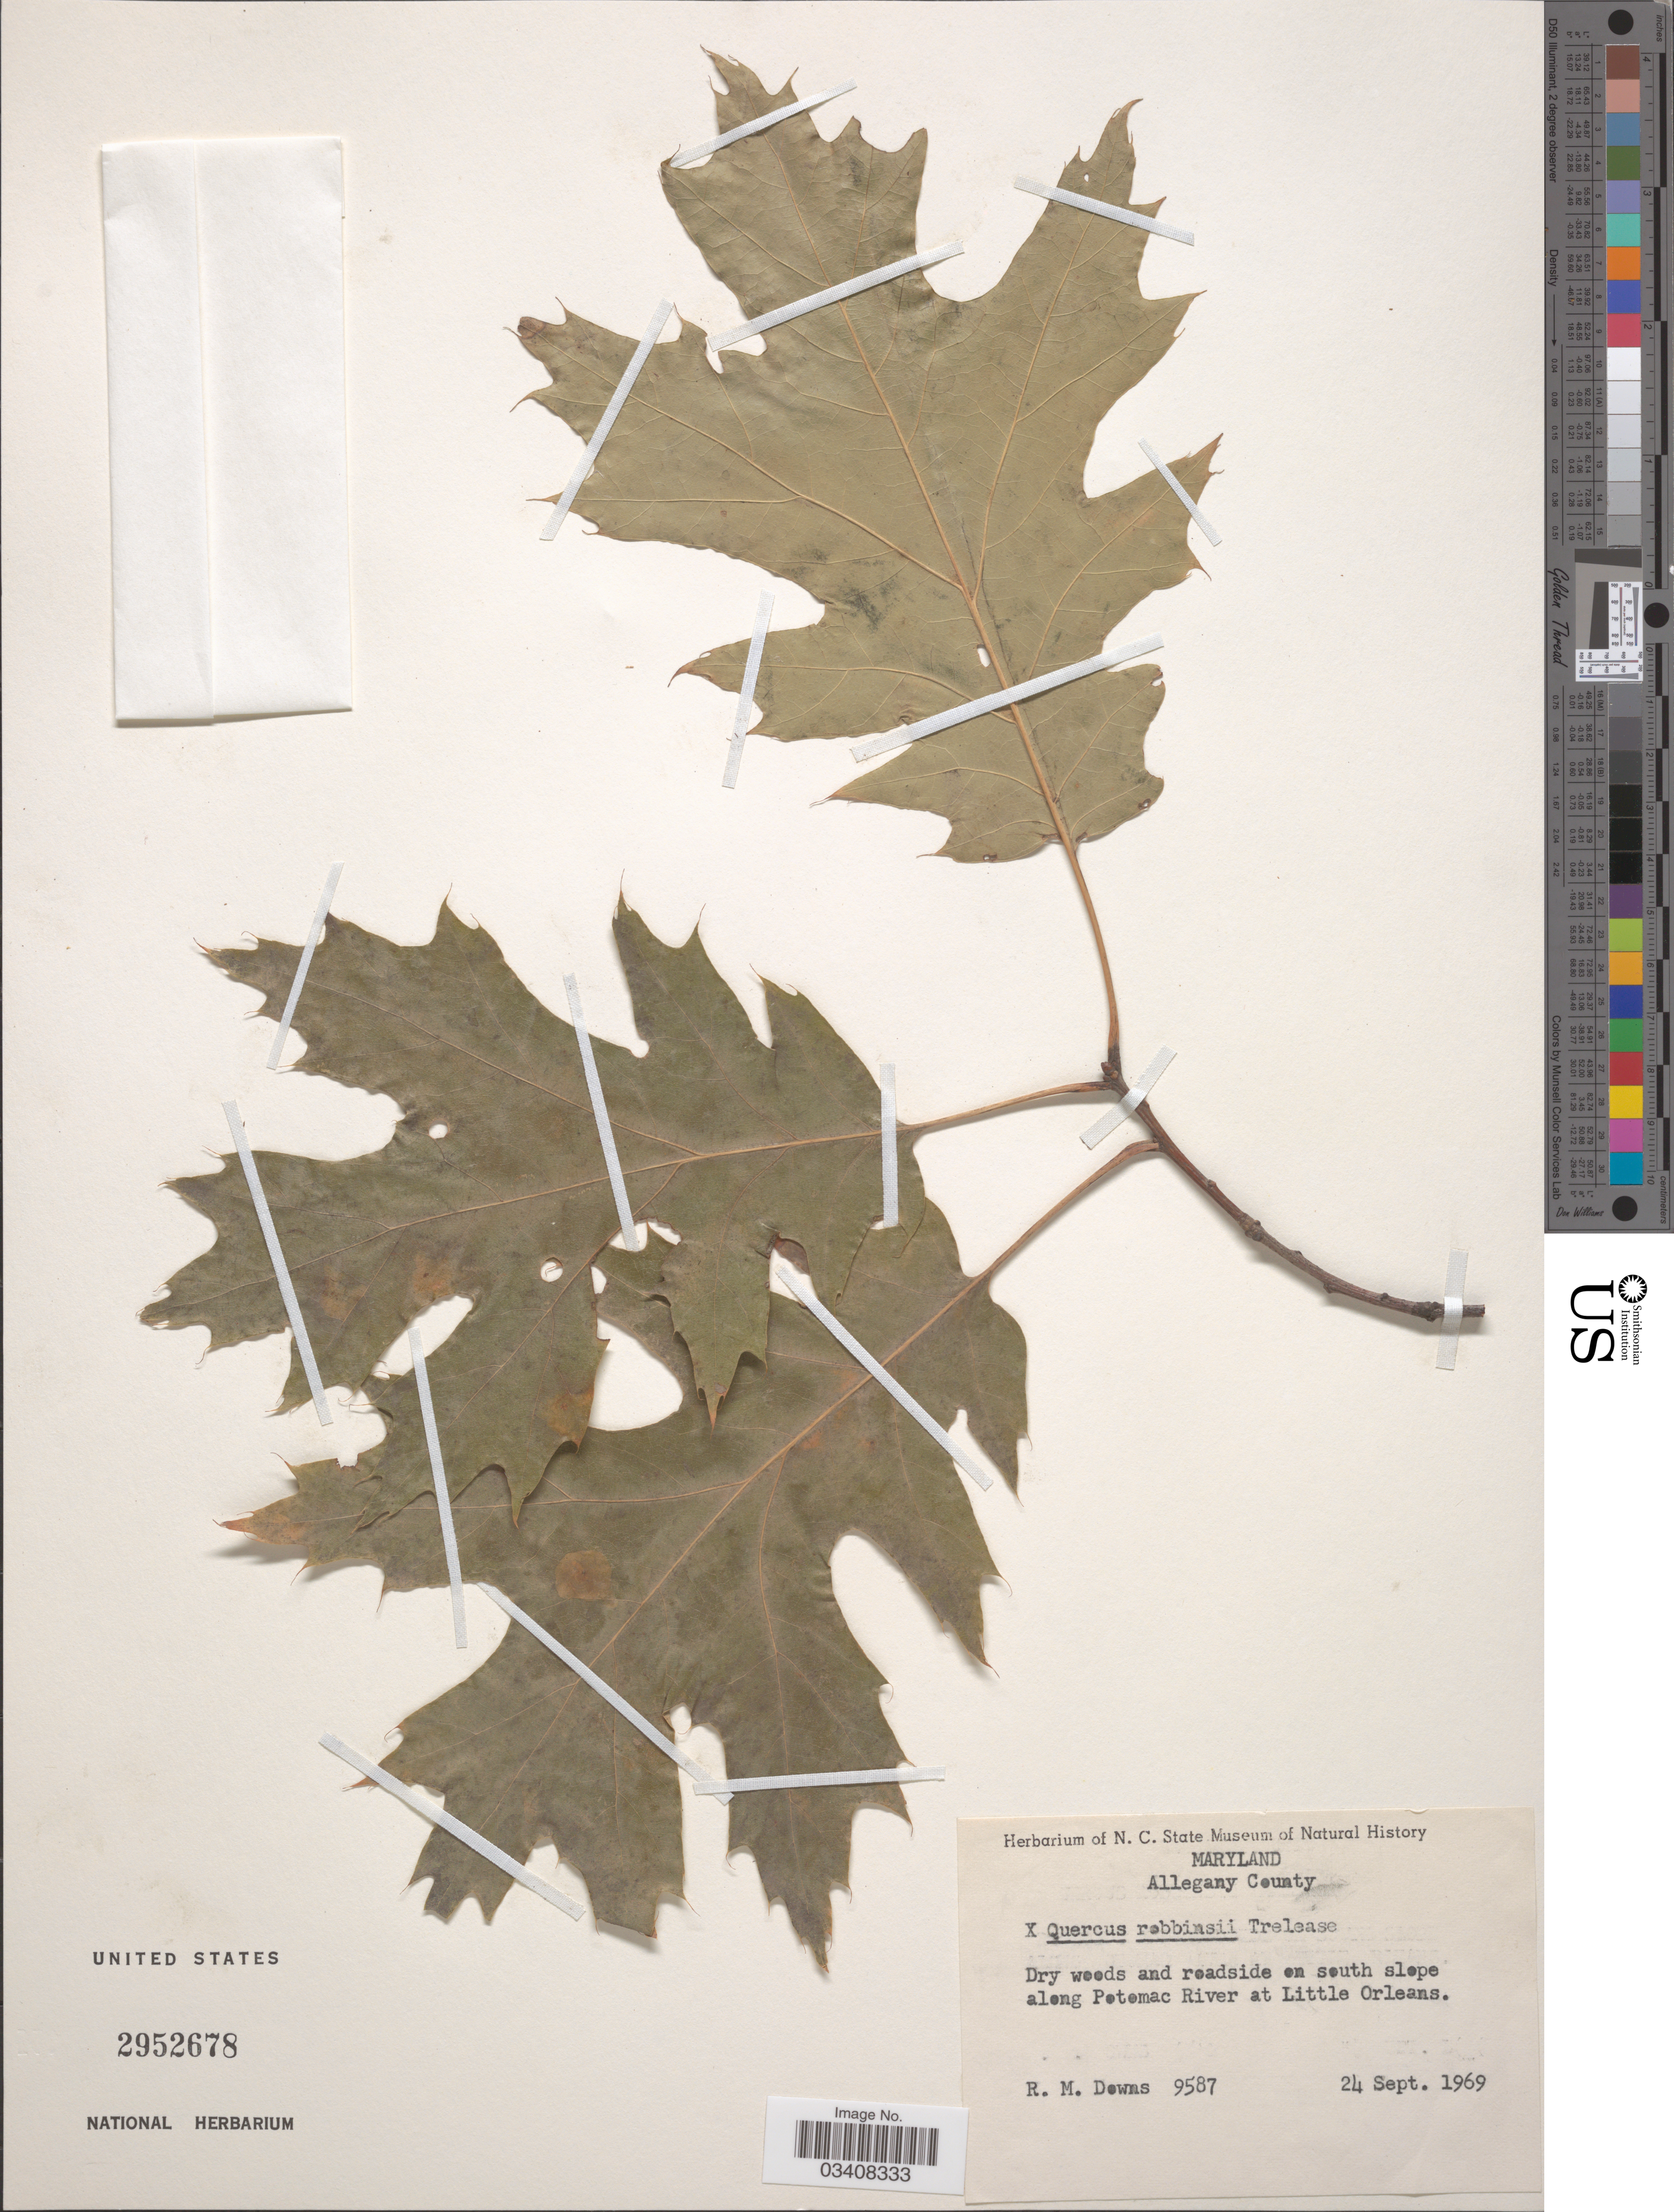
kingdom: Plantae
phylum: Tracheophyta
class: Magnoliopsida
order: Fagales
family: Fagaceae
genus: Quercus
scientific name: Quercus x robbinsii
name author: Trel.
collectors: R. Downs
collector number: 9587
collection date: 1969-09-24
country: United States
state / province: Maryland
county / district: Allegany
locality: Allegany County. Dry woods and roadside on south slope along Potomac River at Little Orleans.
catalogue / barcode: US 2952678